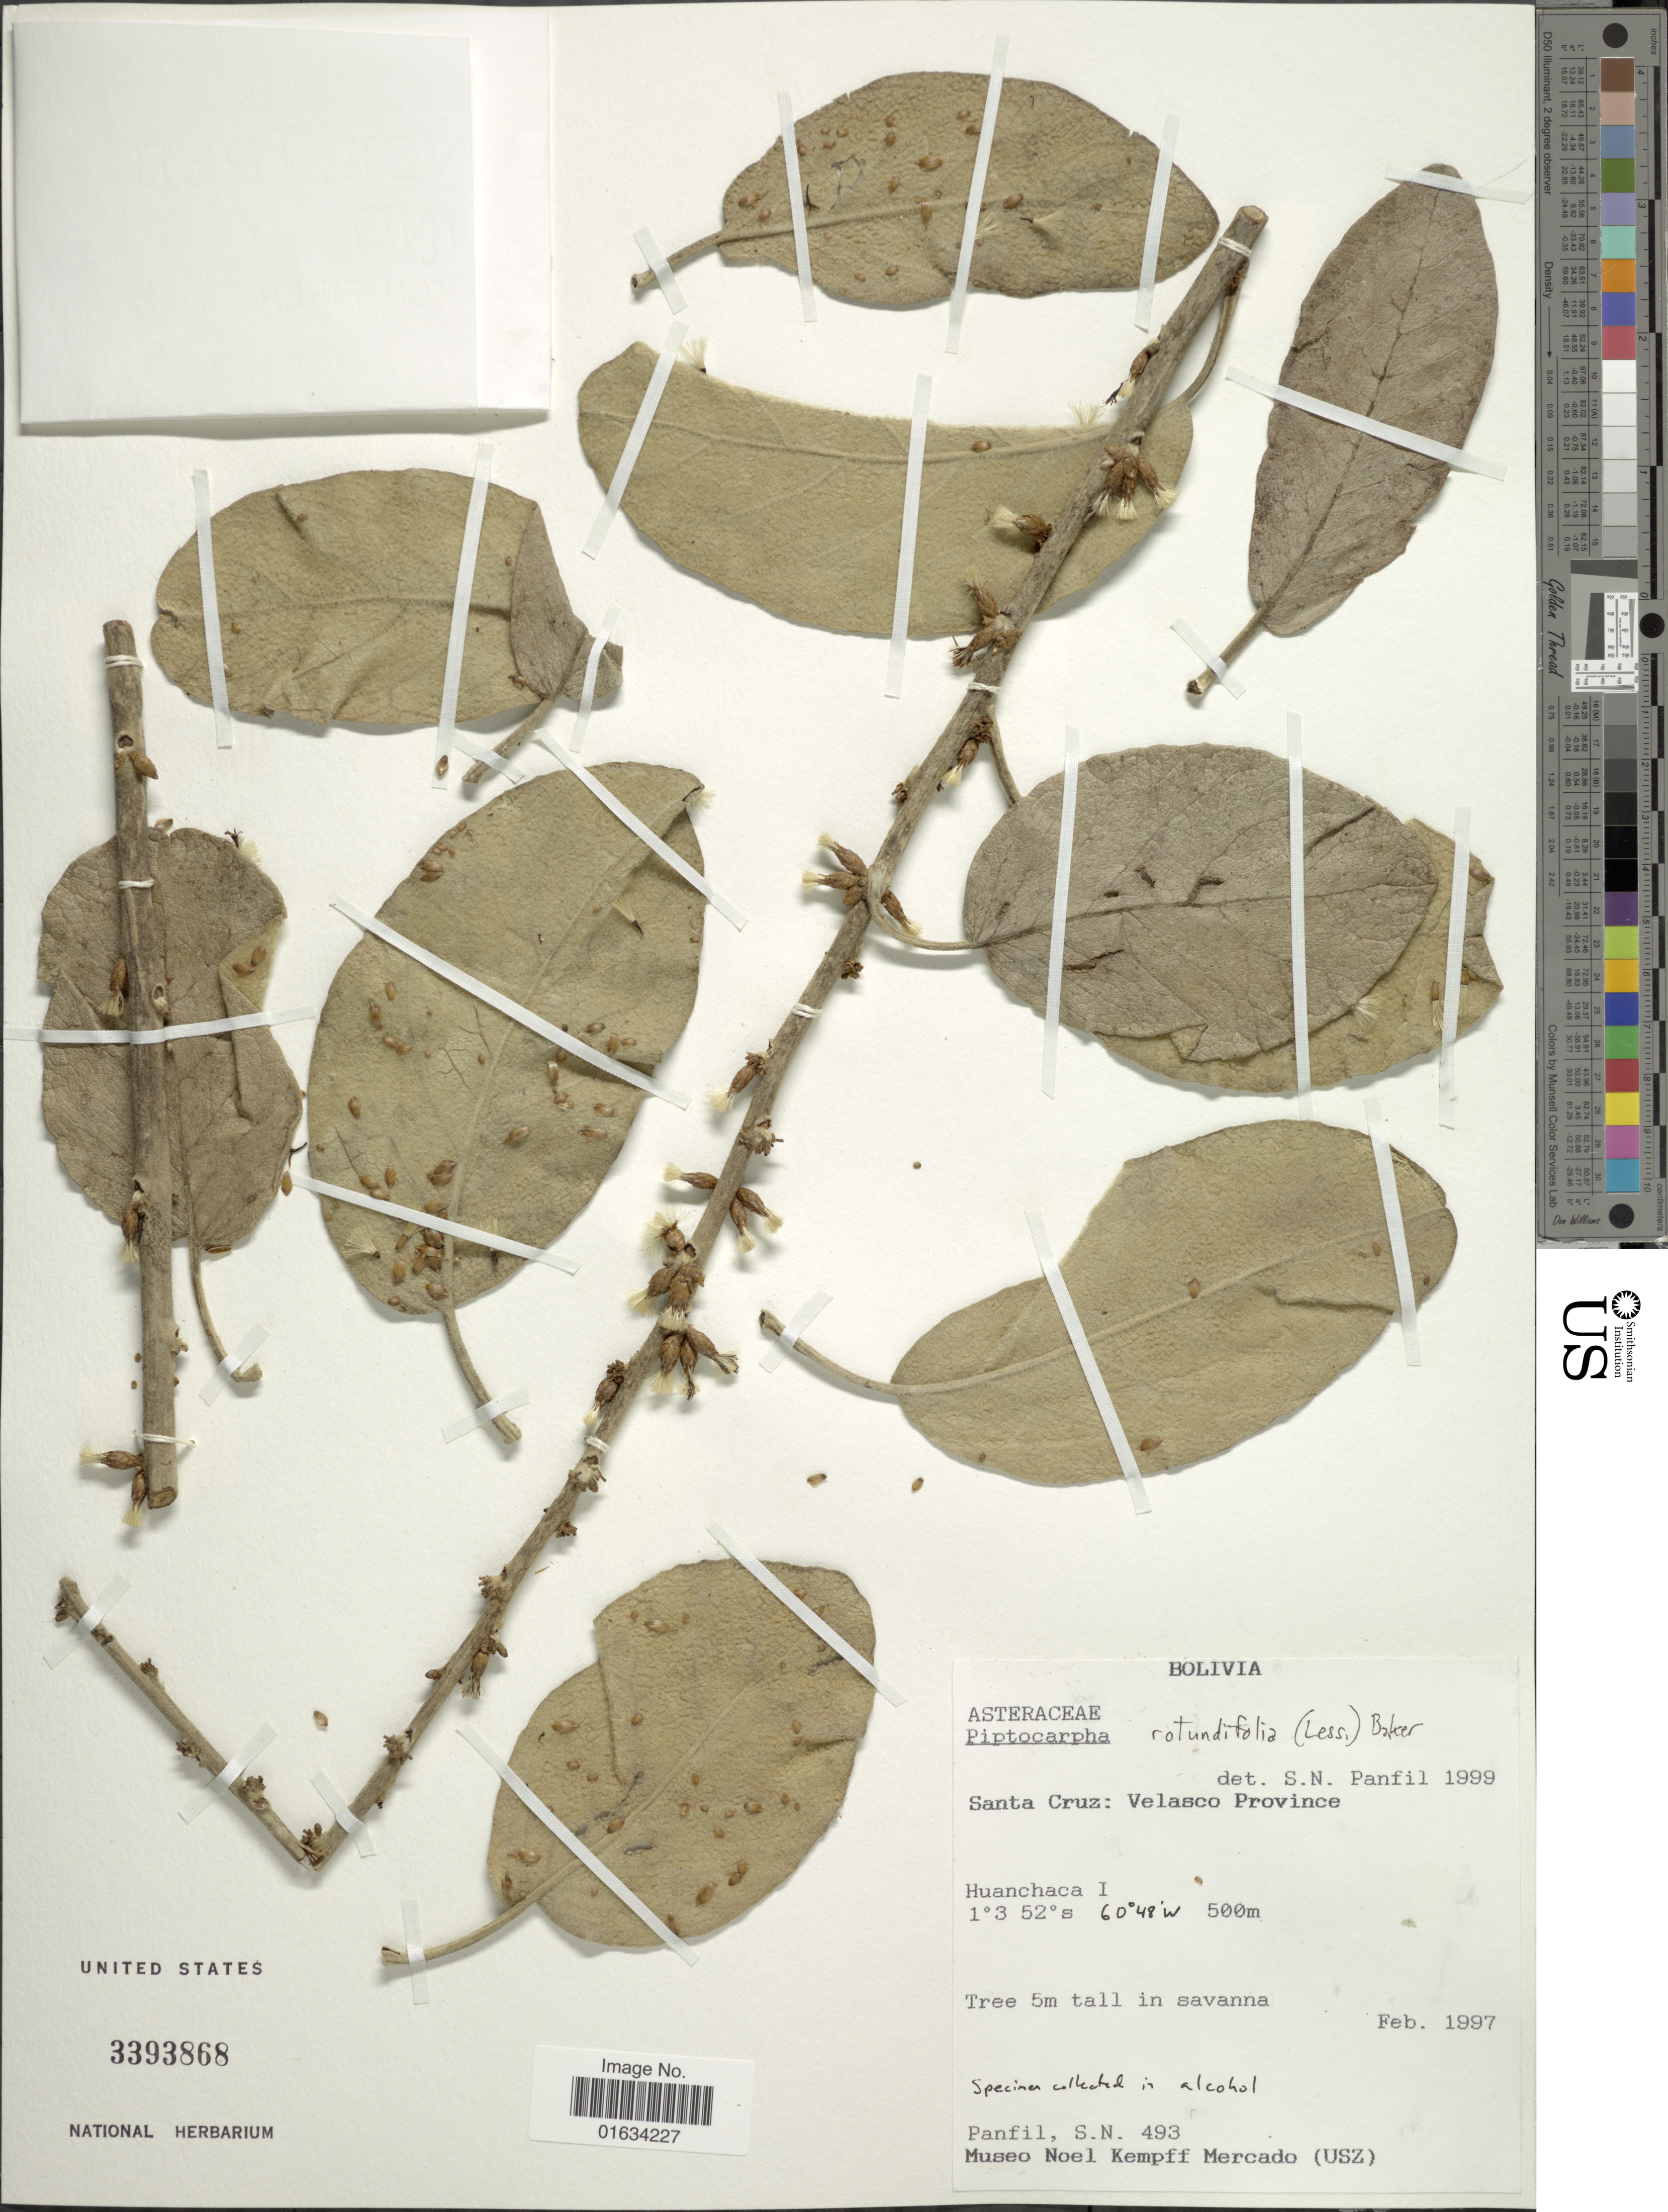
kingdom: Plantae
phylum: Tracheophyta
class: Magnoliopsida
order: Asterales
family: Asteraceae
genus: Piptocarpha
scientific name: Piptocarpha rotundifolia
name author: (Less.) Baker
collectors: S. Panfil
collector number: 493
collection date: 1997-02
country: Bolivia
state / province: Santa Cruz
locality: Velasco Province. Huanchaca I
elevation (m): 500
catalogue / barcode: US 3393868